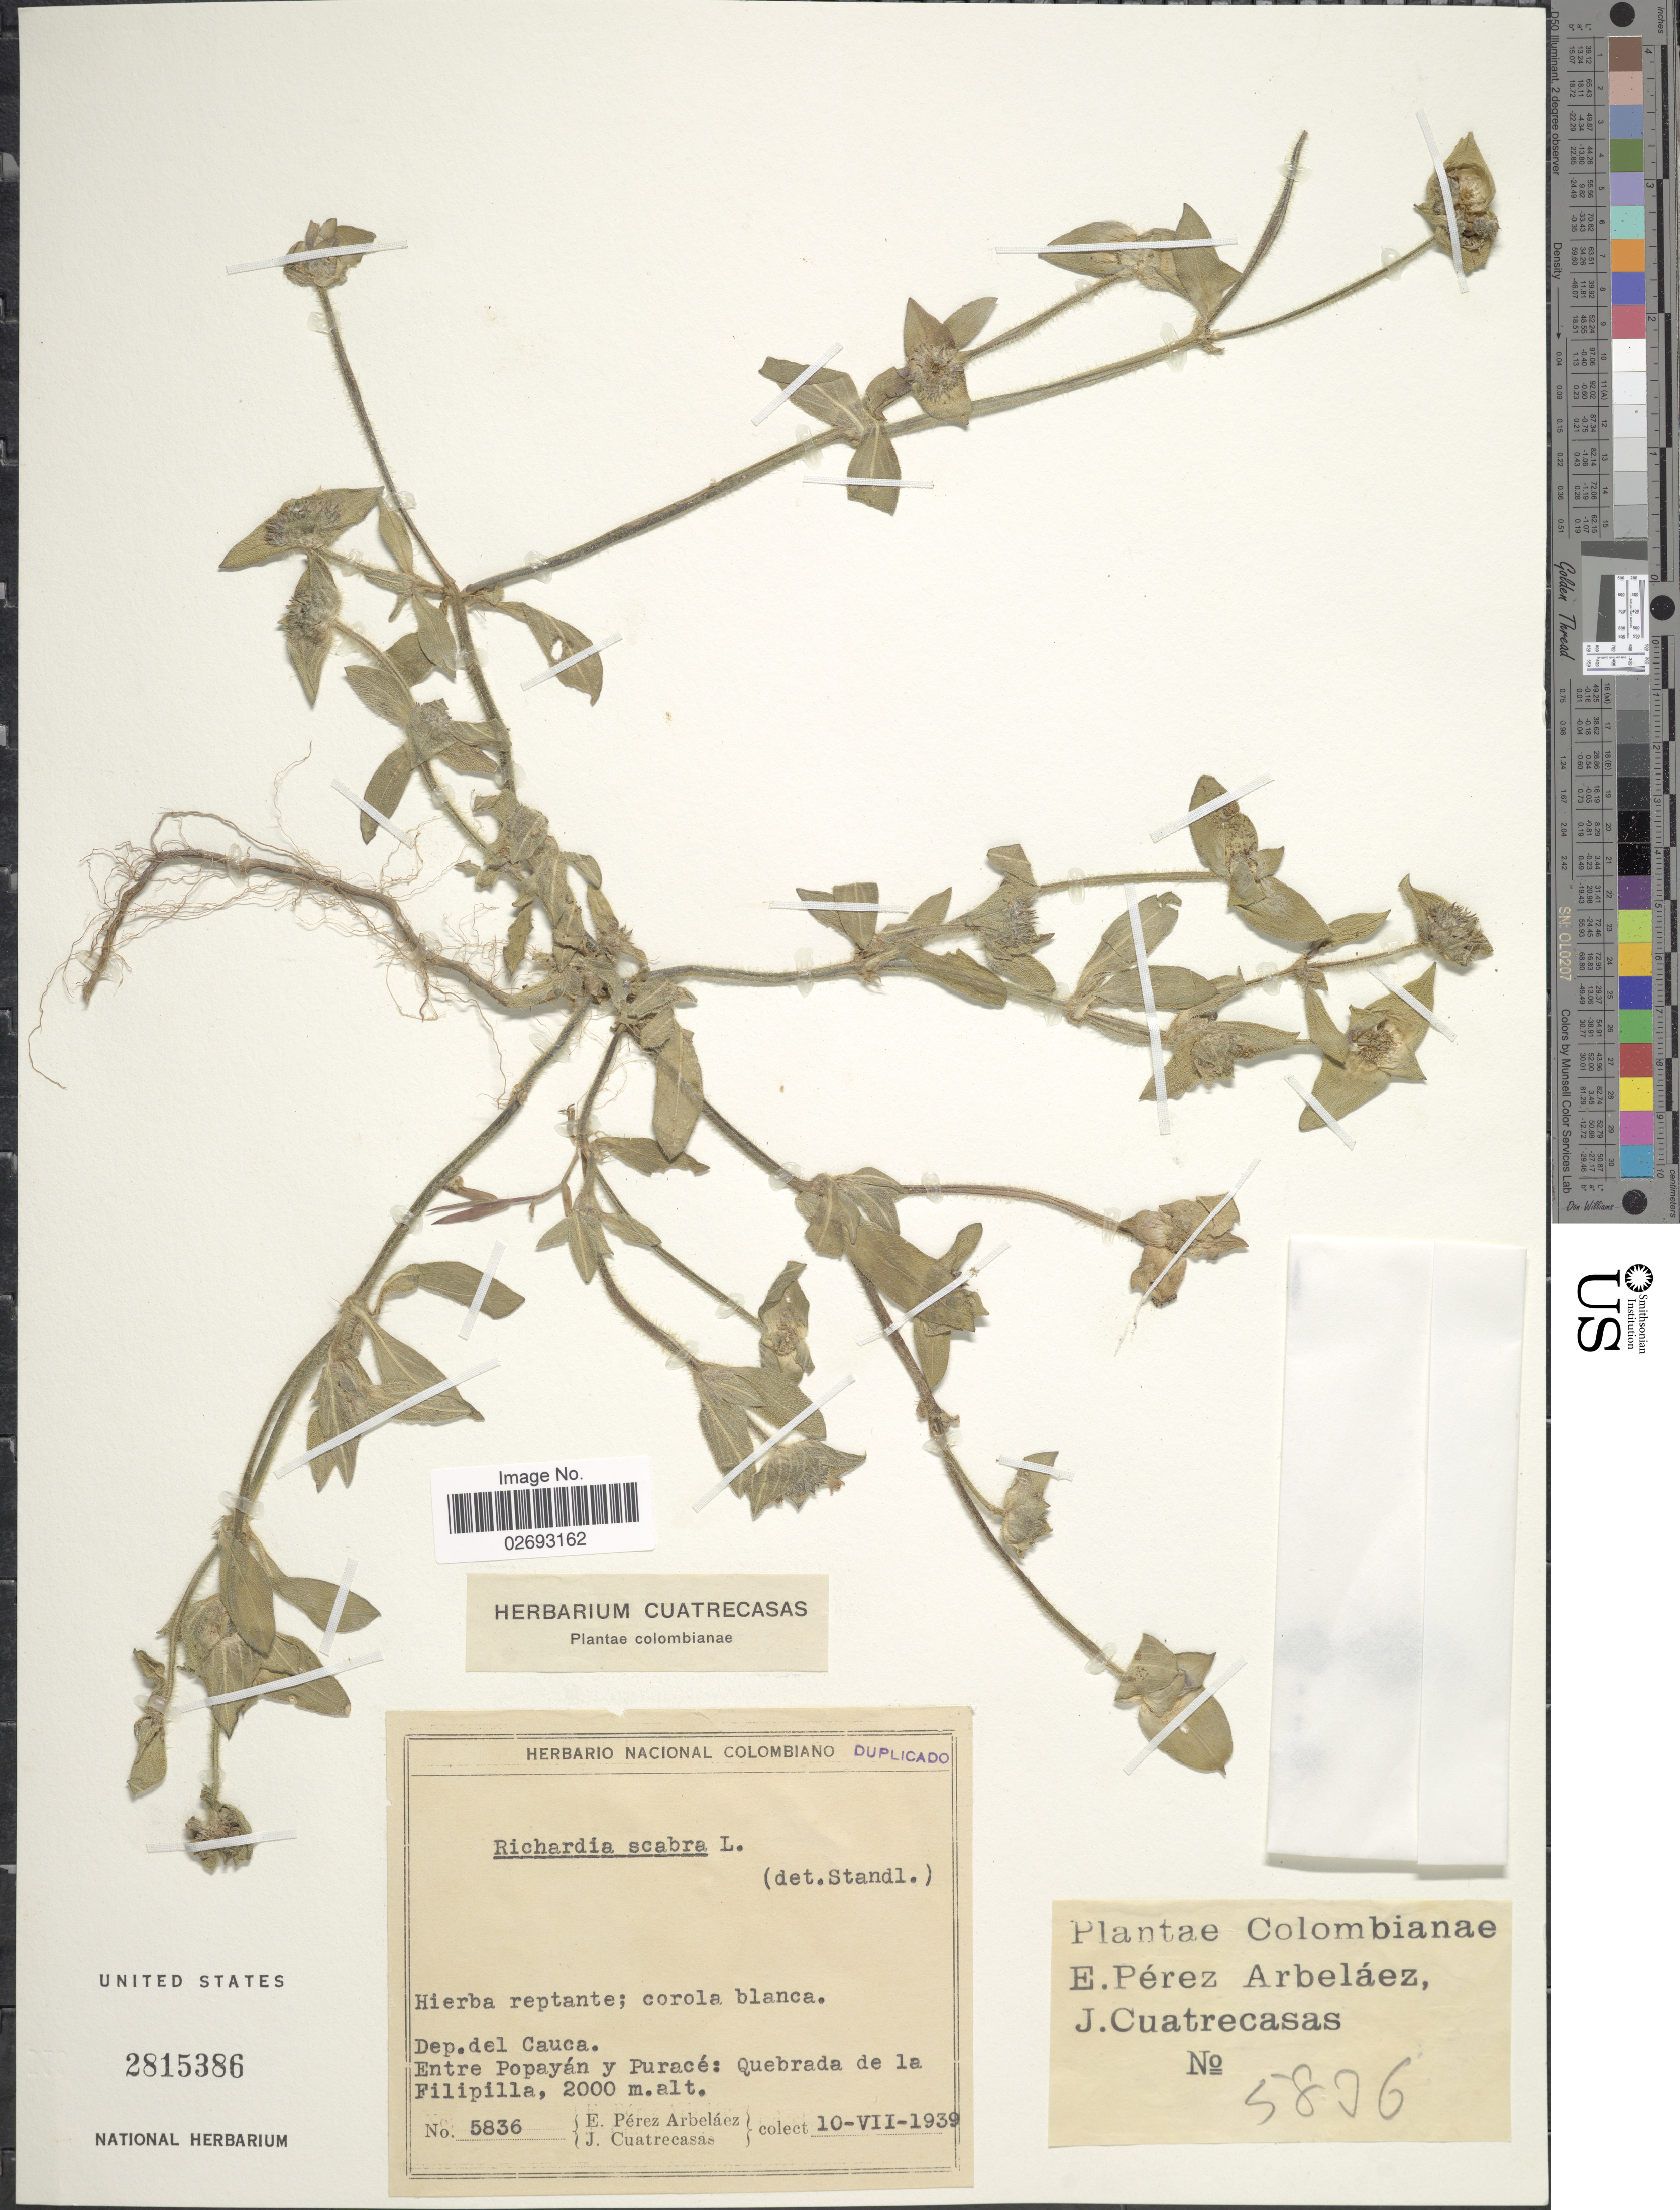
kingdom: Plantae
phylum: Tracheophyta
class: Magnoliopsida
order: Gentianales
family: Rubiaceae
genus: Richardia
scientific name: Richardia scabra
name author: L.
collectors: E. Pérez Arbeláez & J. Cuatrecasas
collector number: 5836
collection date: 1939-07-10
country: Colombia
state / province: Cauca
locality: Entre Popayan y Purace: Quebrada de la Filipilla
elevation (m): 2000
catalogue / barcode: US 2815386